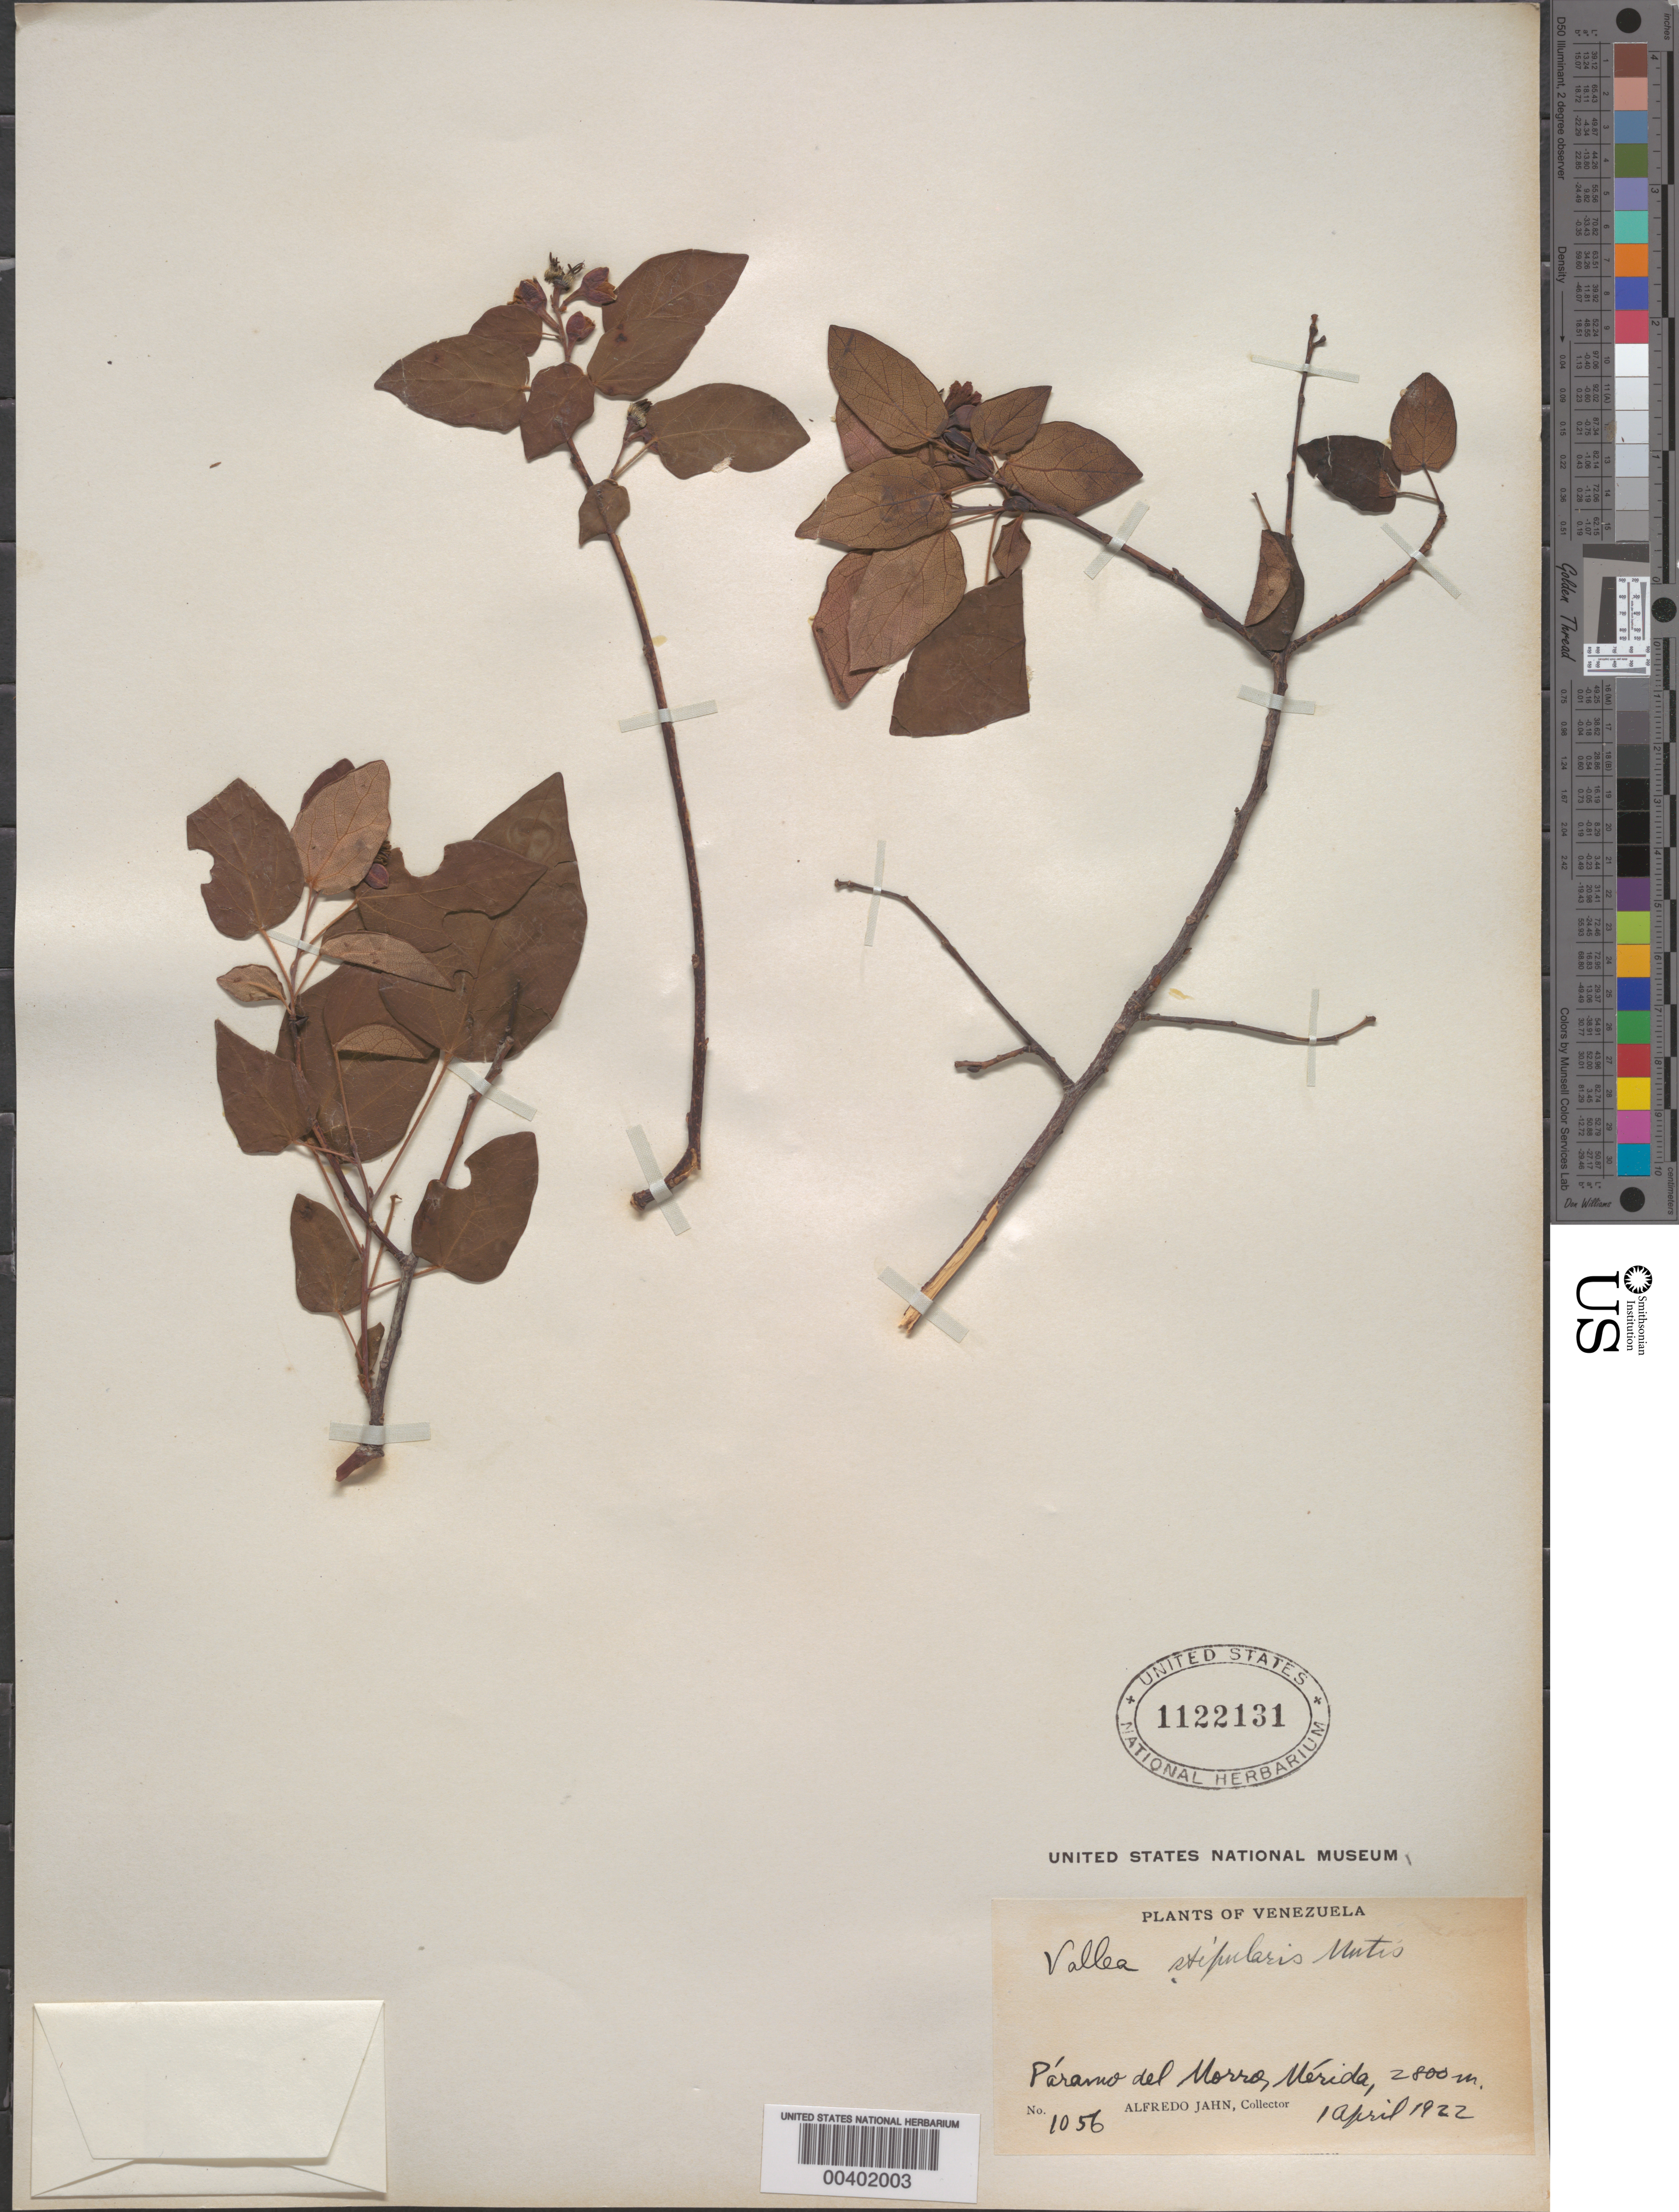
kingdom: Plantae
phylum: Tracheophyta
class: Magnoliopsida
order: Oxalidales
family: Elaeocarpaceae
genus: Vallea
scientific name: Vallea stipularis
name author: L. f.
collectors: A. Jahn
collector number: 1056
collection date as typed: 01 Apr 1922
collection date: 1922-04-01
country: Venezuela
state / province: Mérida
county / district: Libertador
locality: Páramo del Morro Morro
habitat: Páramo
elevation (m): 2800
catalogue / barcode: US 1122131